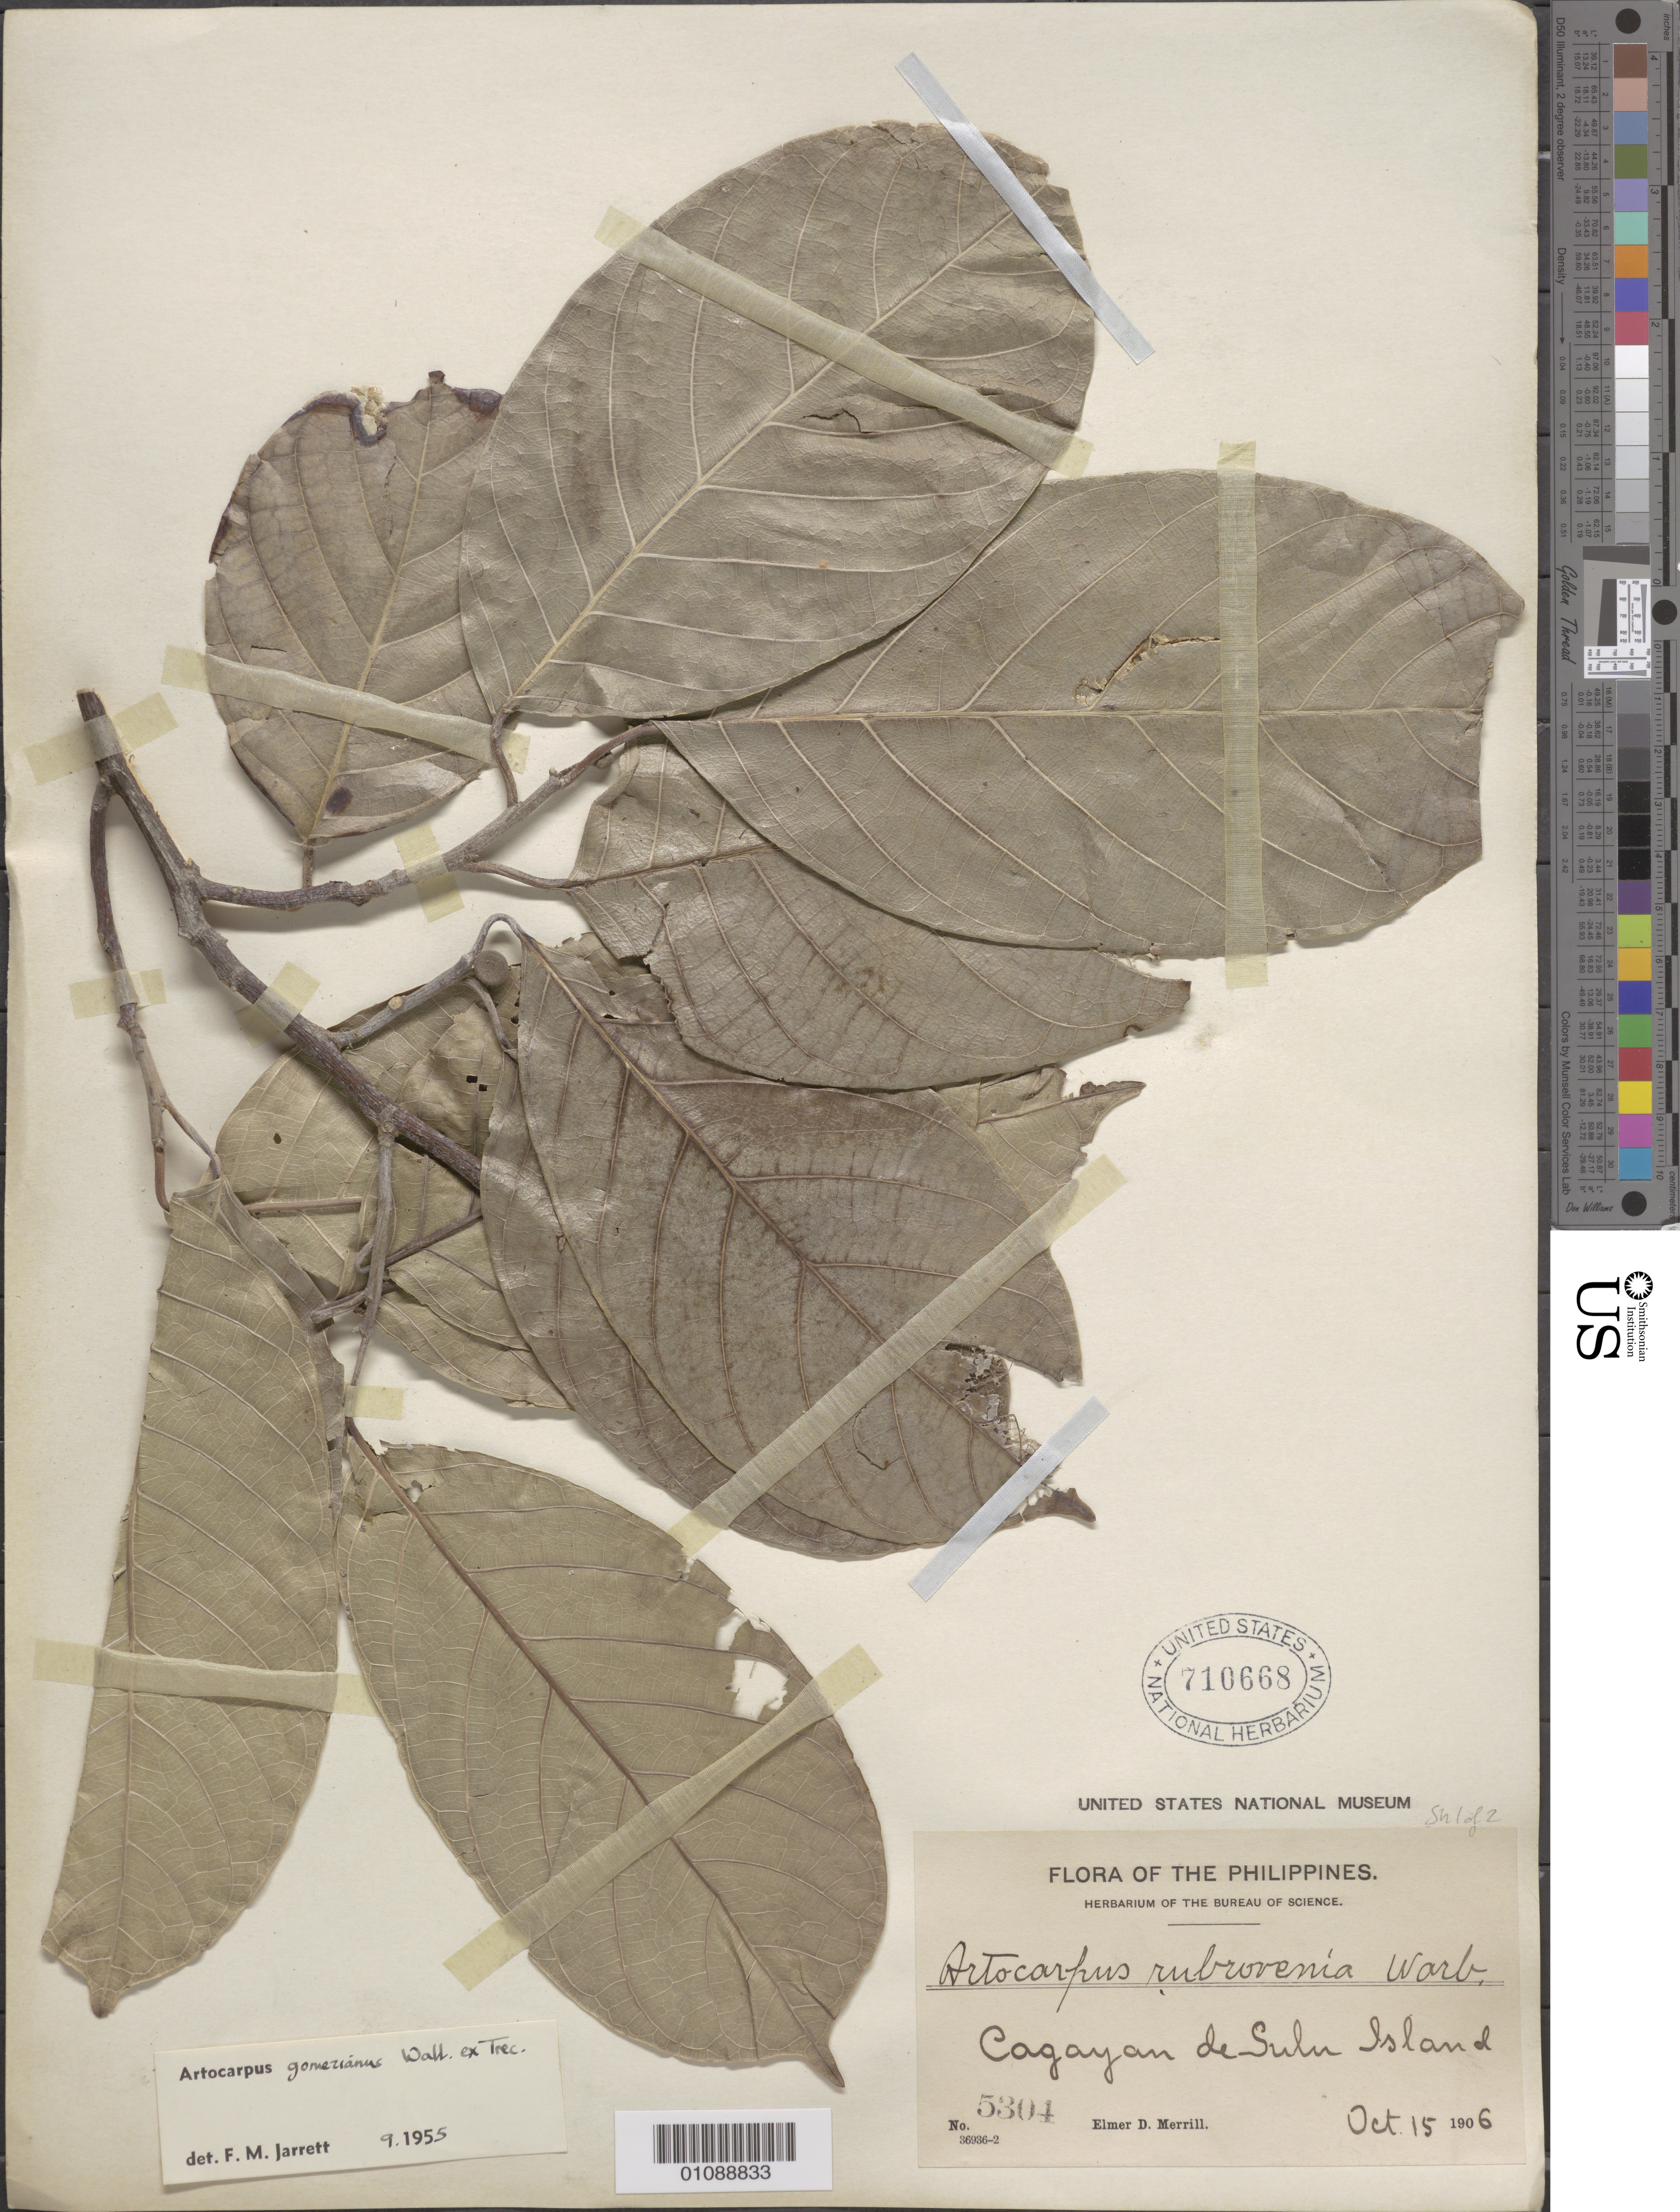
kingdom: Plantae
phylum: Tracheophyta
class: Magnoliopsida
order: Rosales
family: Moraceae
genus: Artocarpus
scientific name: Artocarpus gomezianus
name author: Wall. ex Trécul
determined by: Jarrett, Frances M.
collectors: E. D. Merrill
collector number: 5304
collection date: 1906-10-15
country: Philippines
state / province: Cagayan Valley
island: Sulu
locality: Cagayan de Sulu Island. Cagayan.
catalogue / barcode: US 710668